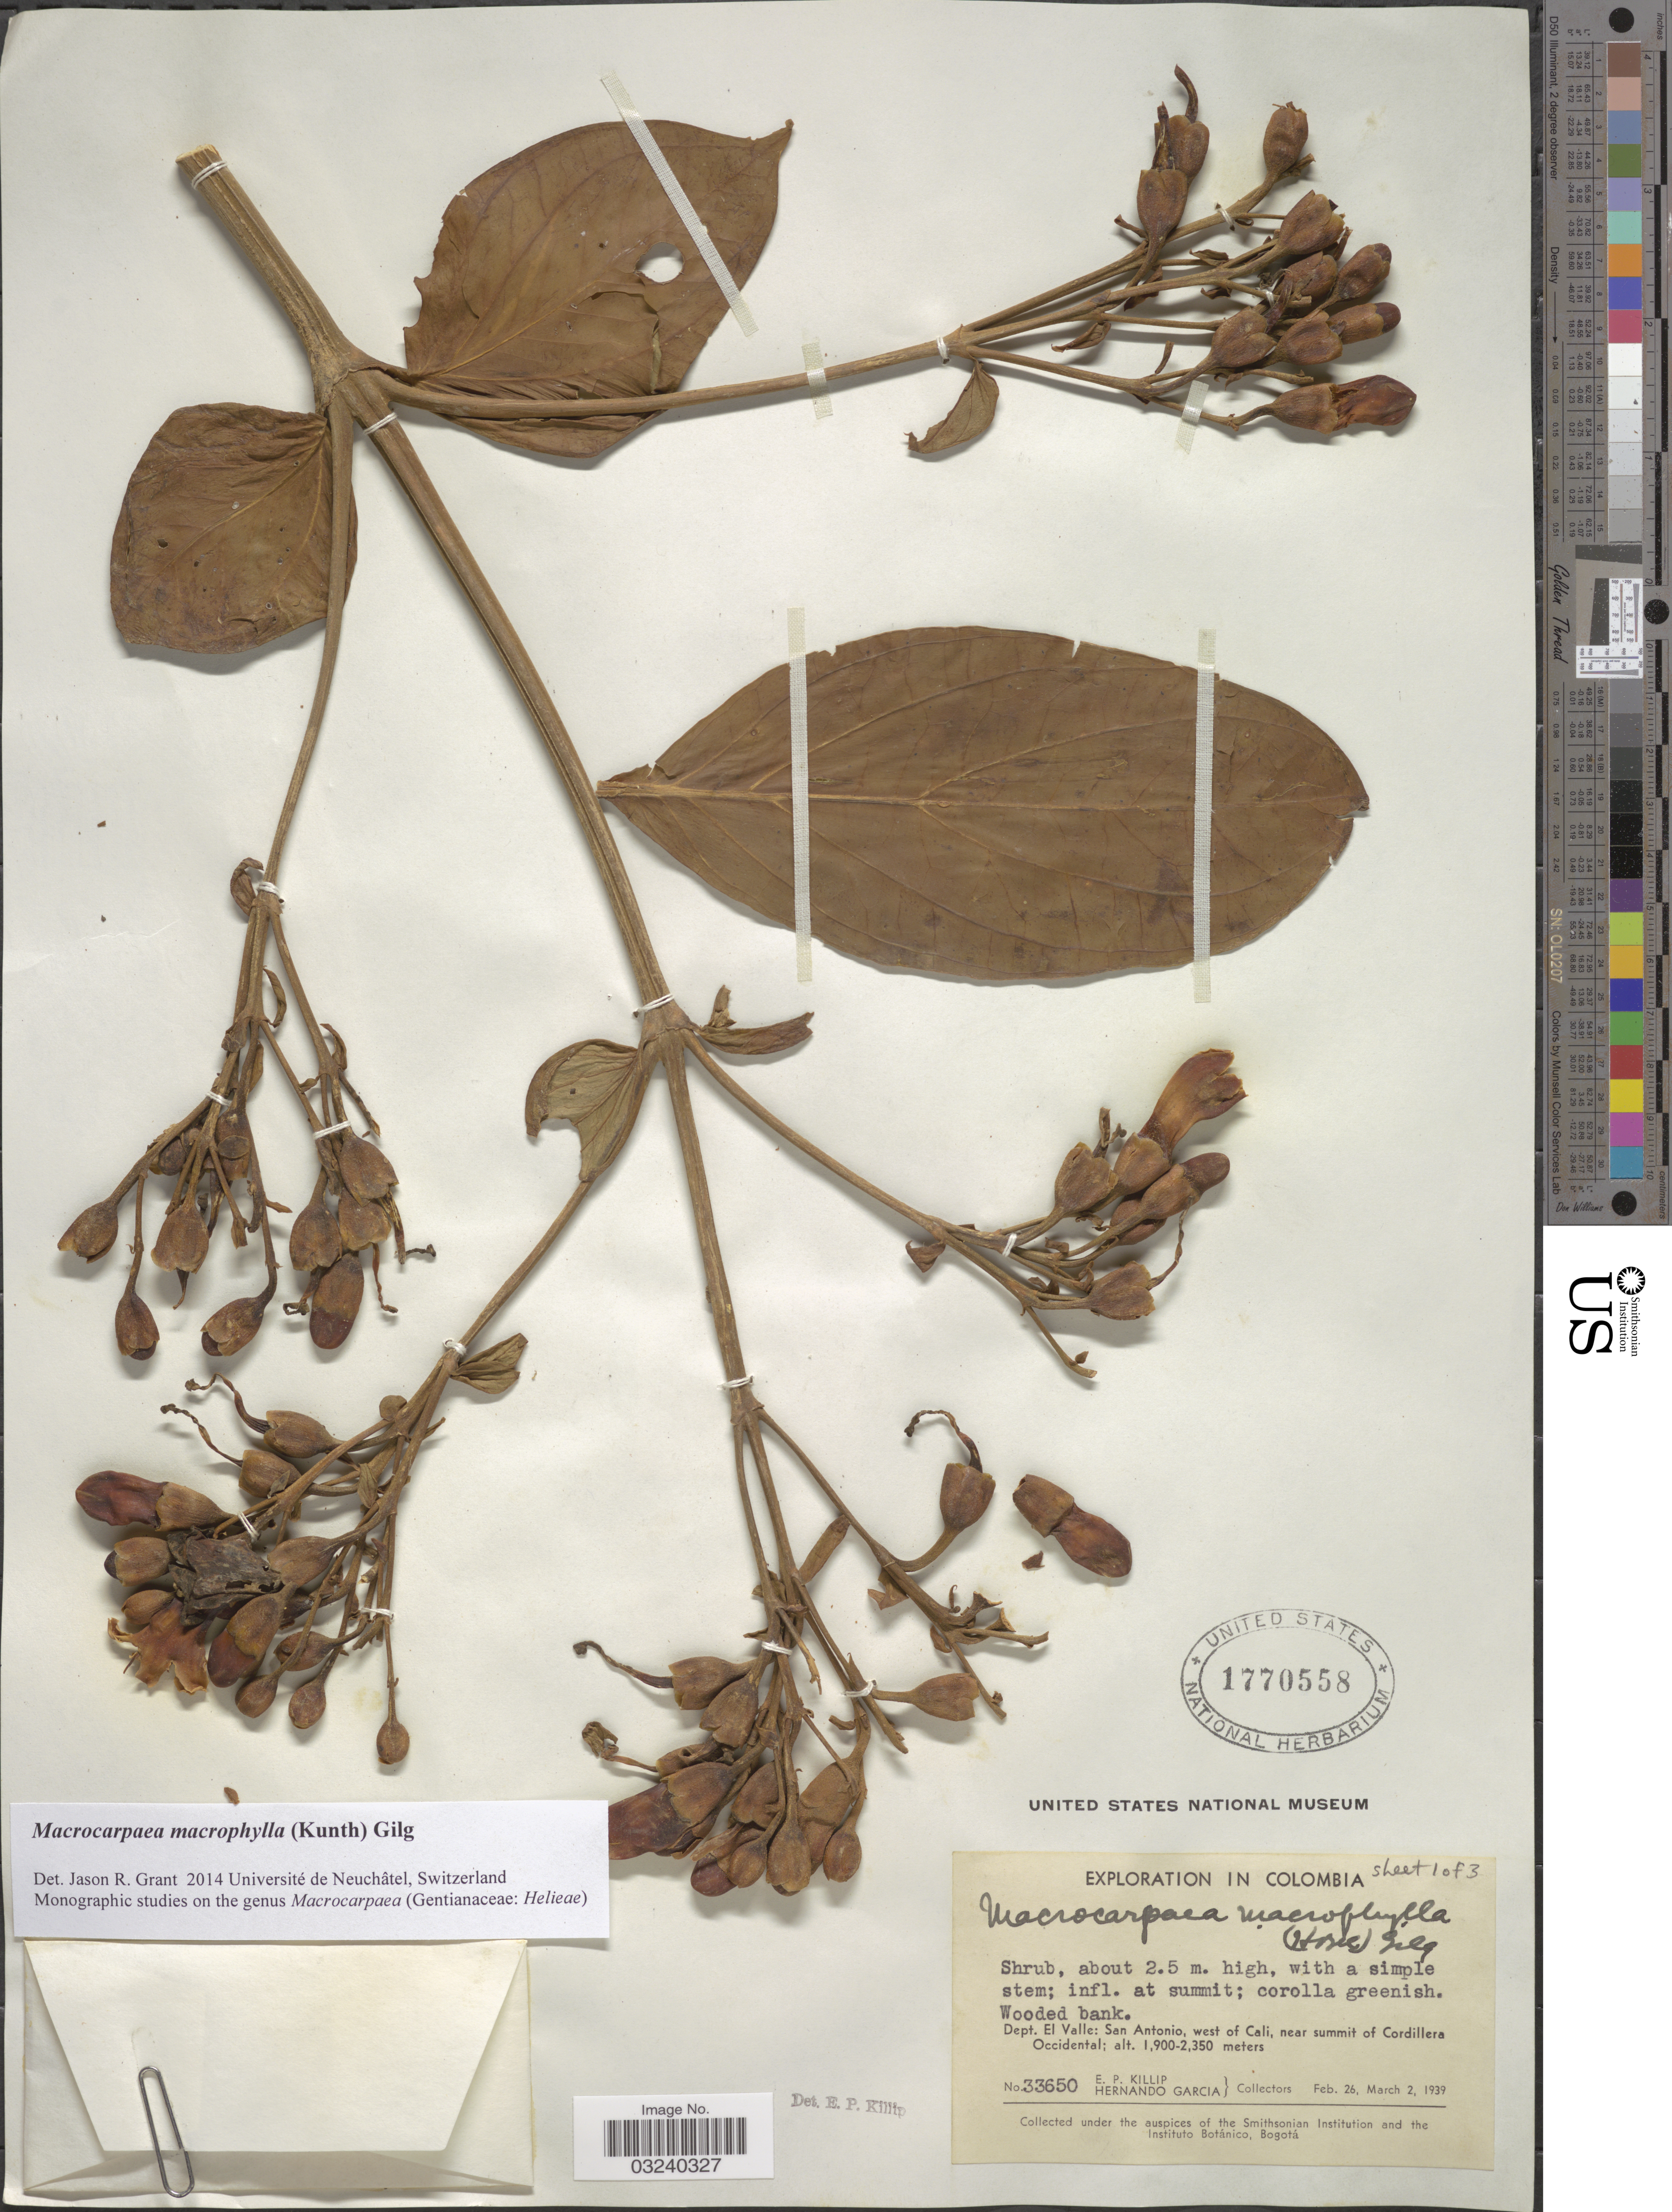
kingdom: Plantae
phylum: Tracheophyta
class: Magnoliopsida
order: Gentianales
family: Gentianaceae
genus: Macrocarpaea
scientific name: Macrocarpaea macrophylla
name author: (Kunth) Gilg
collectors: E. P. Killip & H. Garcia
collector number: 33650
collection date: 1939-02-26/1939-03-02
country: Colombia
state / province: Valle del Cauca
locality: Dept. El Valle: San Antonio, west of Cali, near summit of Cordillera Occidental.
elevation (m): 1900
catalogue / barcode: US 1770558